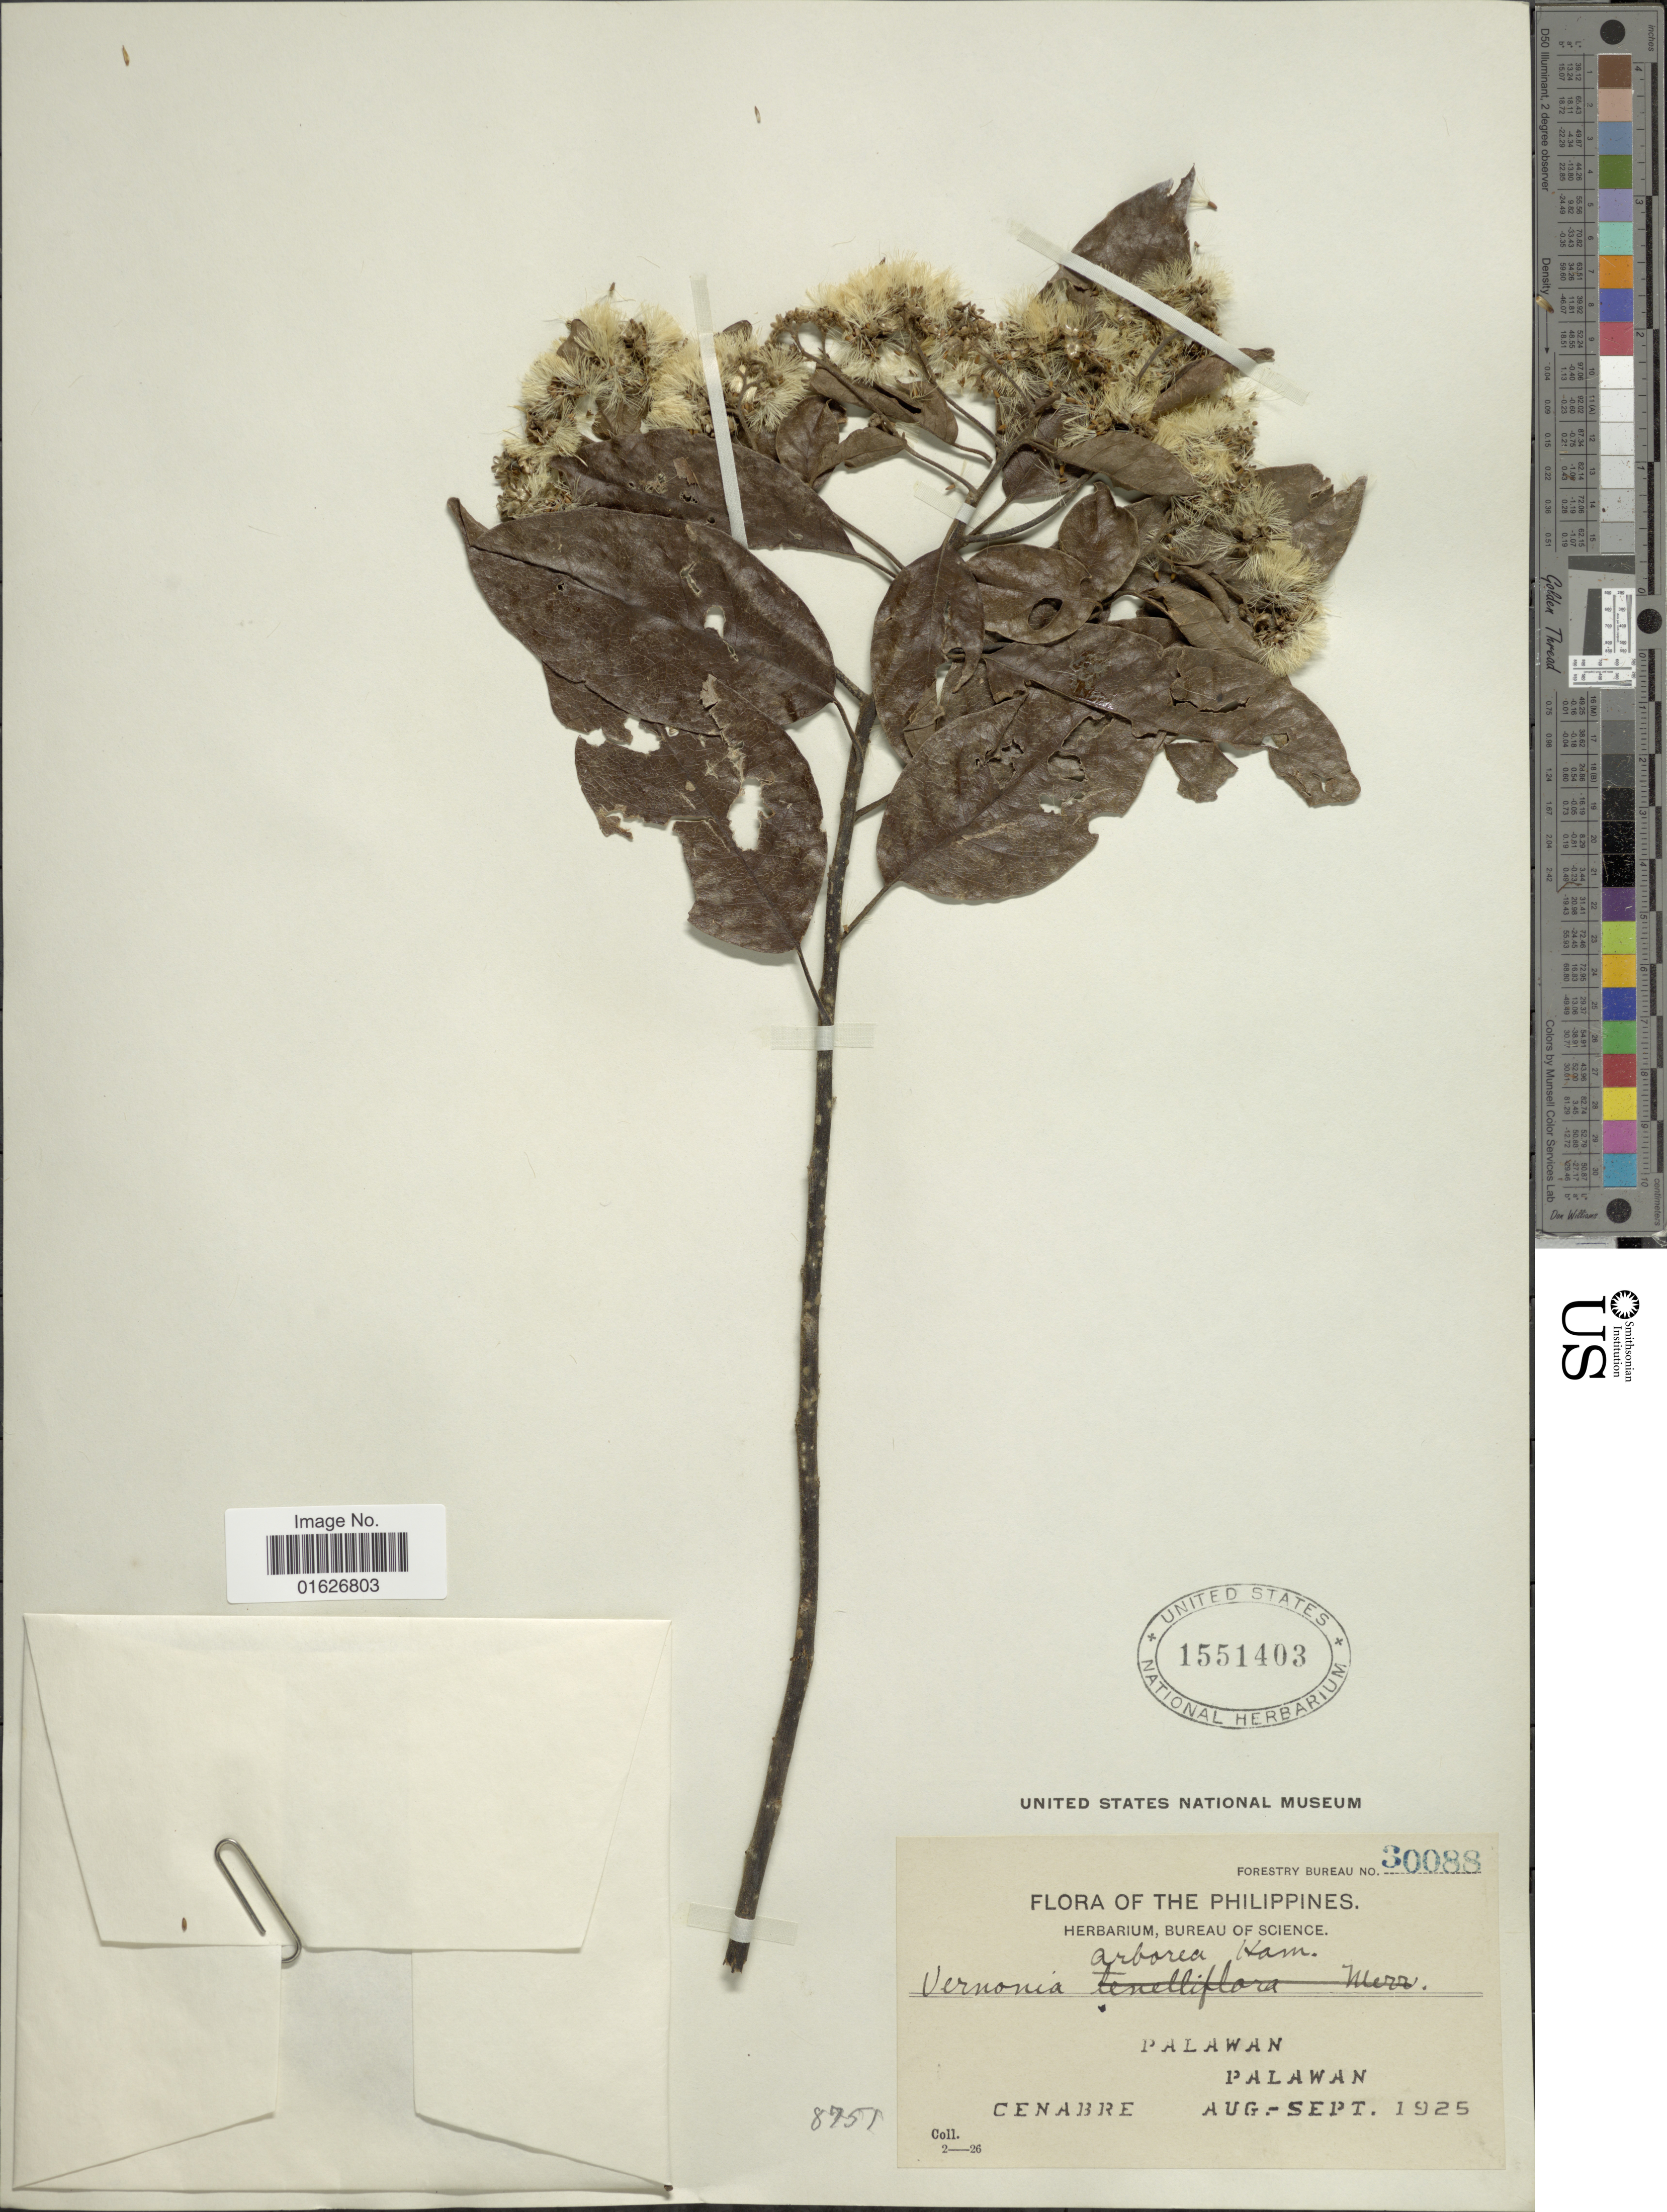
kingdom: Plantae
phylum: Tracheophyta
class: Magnoliopsida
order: Asterales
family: Asteraceae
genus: Strobocalyx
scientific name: Strobocalyx arborea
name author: (Buch.-Ham.) Sch. Bip.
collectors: -. Cenabre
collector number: Forestry Bureau 30088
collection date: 1925-08/1925-09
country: Philippines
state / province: Mimaropa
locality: Palawan.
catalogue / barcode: US 1551403